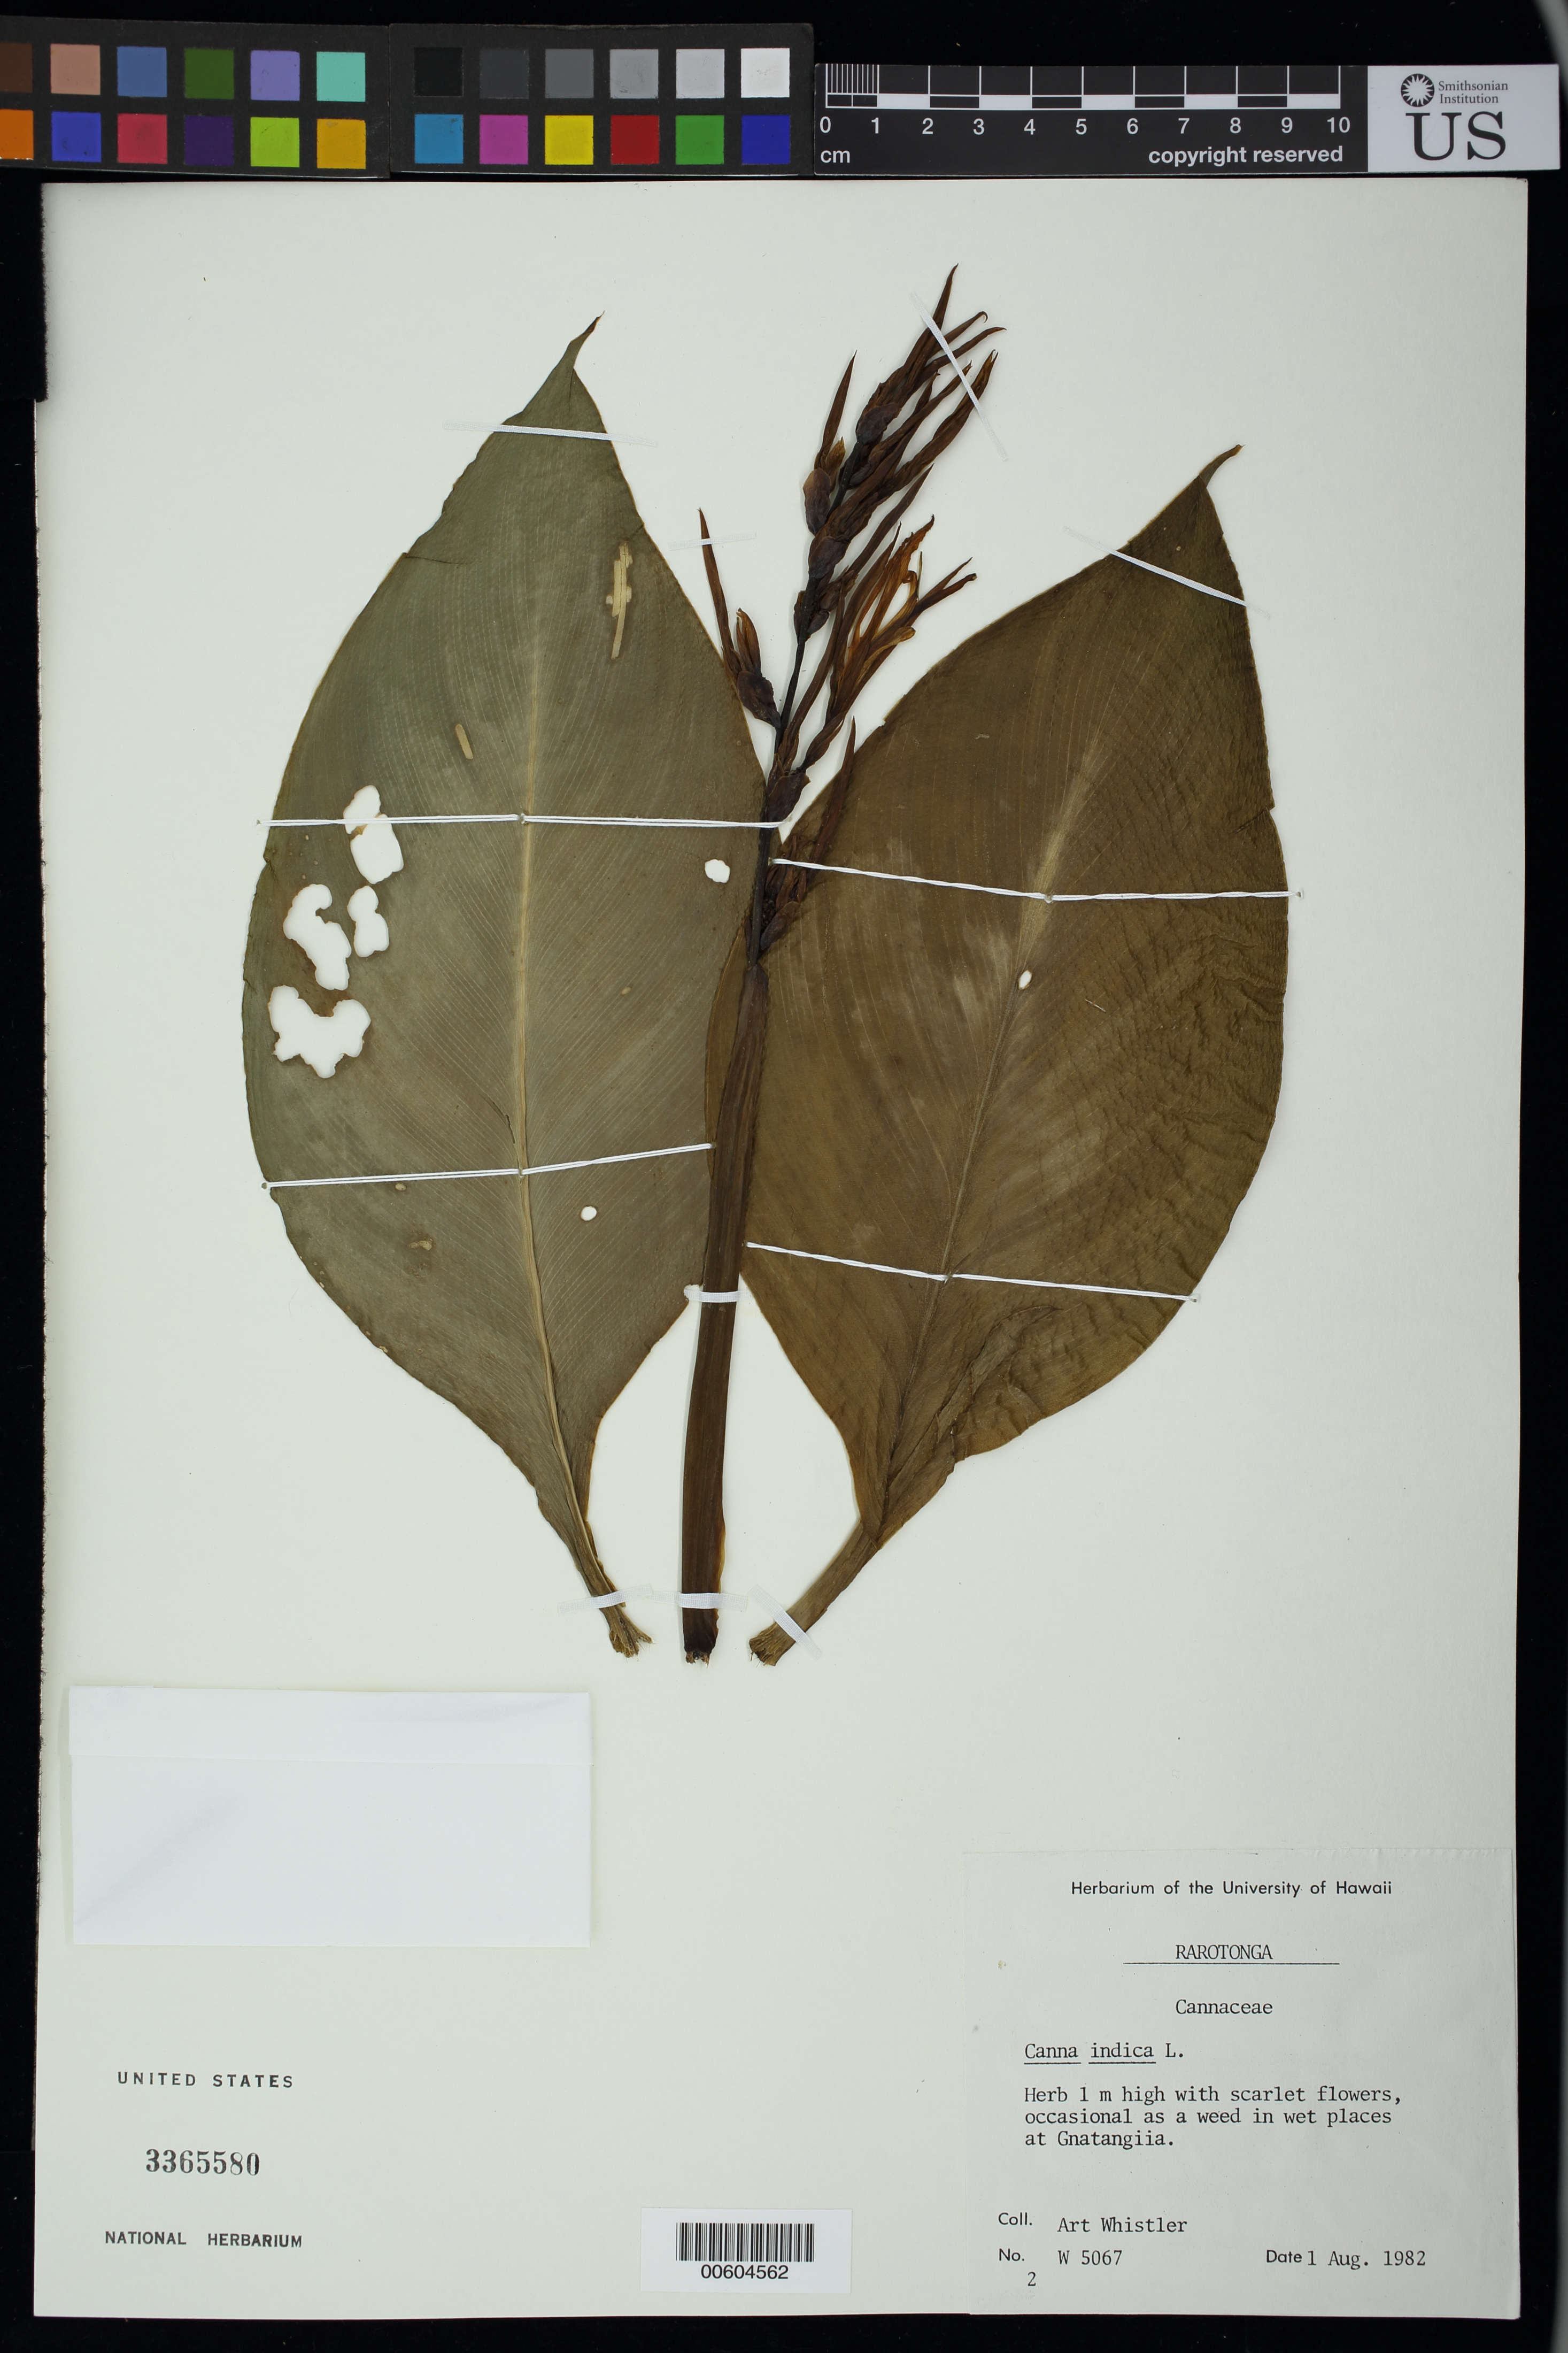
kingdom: Plantae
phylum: Tracheophyta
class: Liliopsida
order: Zingiberales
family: Cannaceae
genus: Canna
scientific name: Canna indica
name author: L.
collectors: A. Whistler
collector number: W5064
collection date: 1982-08-01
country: Cook Islands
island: Rarotonga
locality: Occasional as a weed in wet places at Gnatangiia.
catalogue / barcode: US 3365580